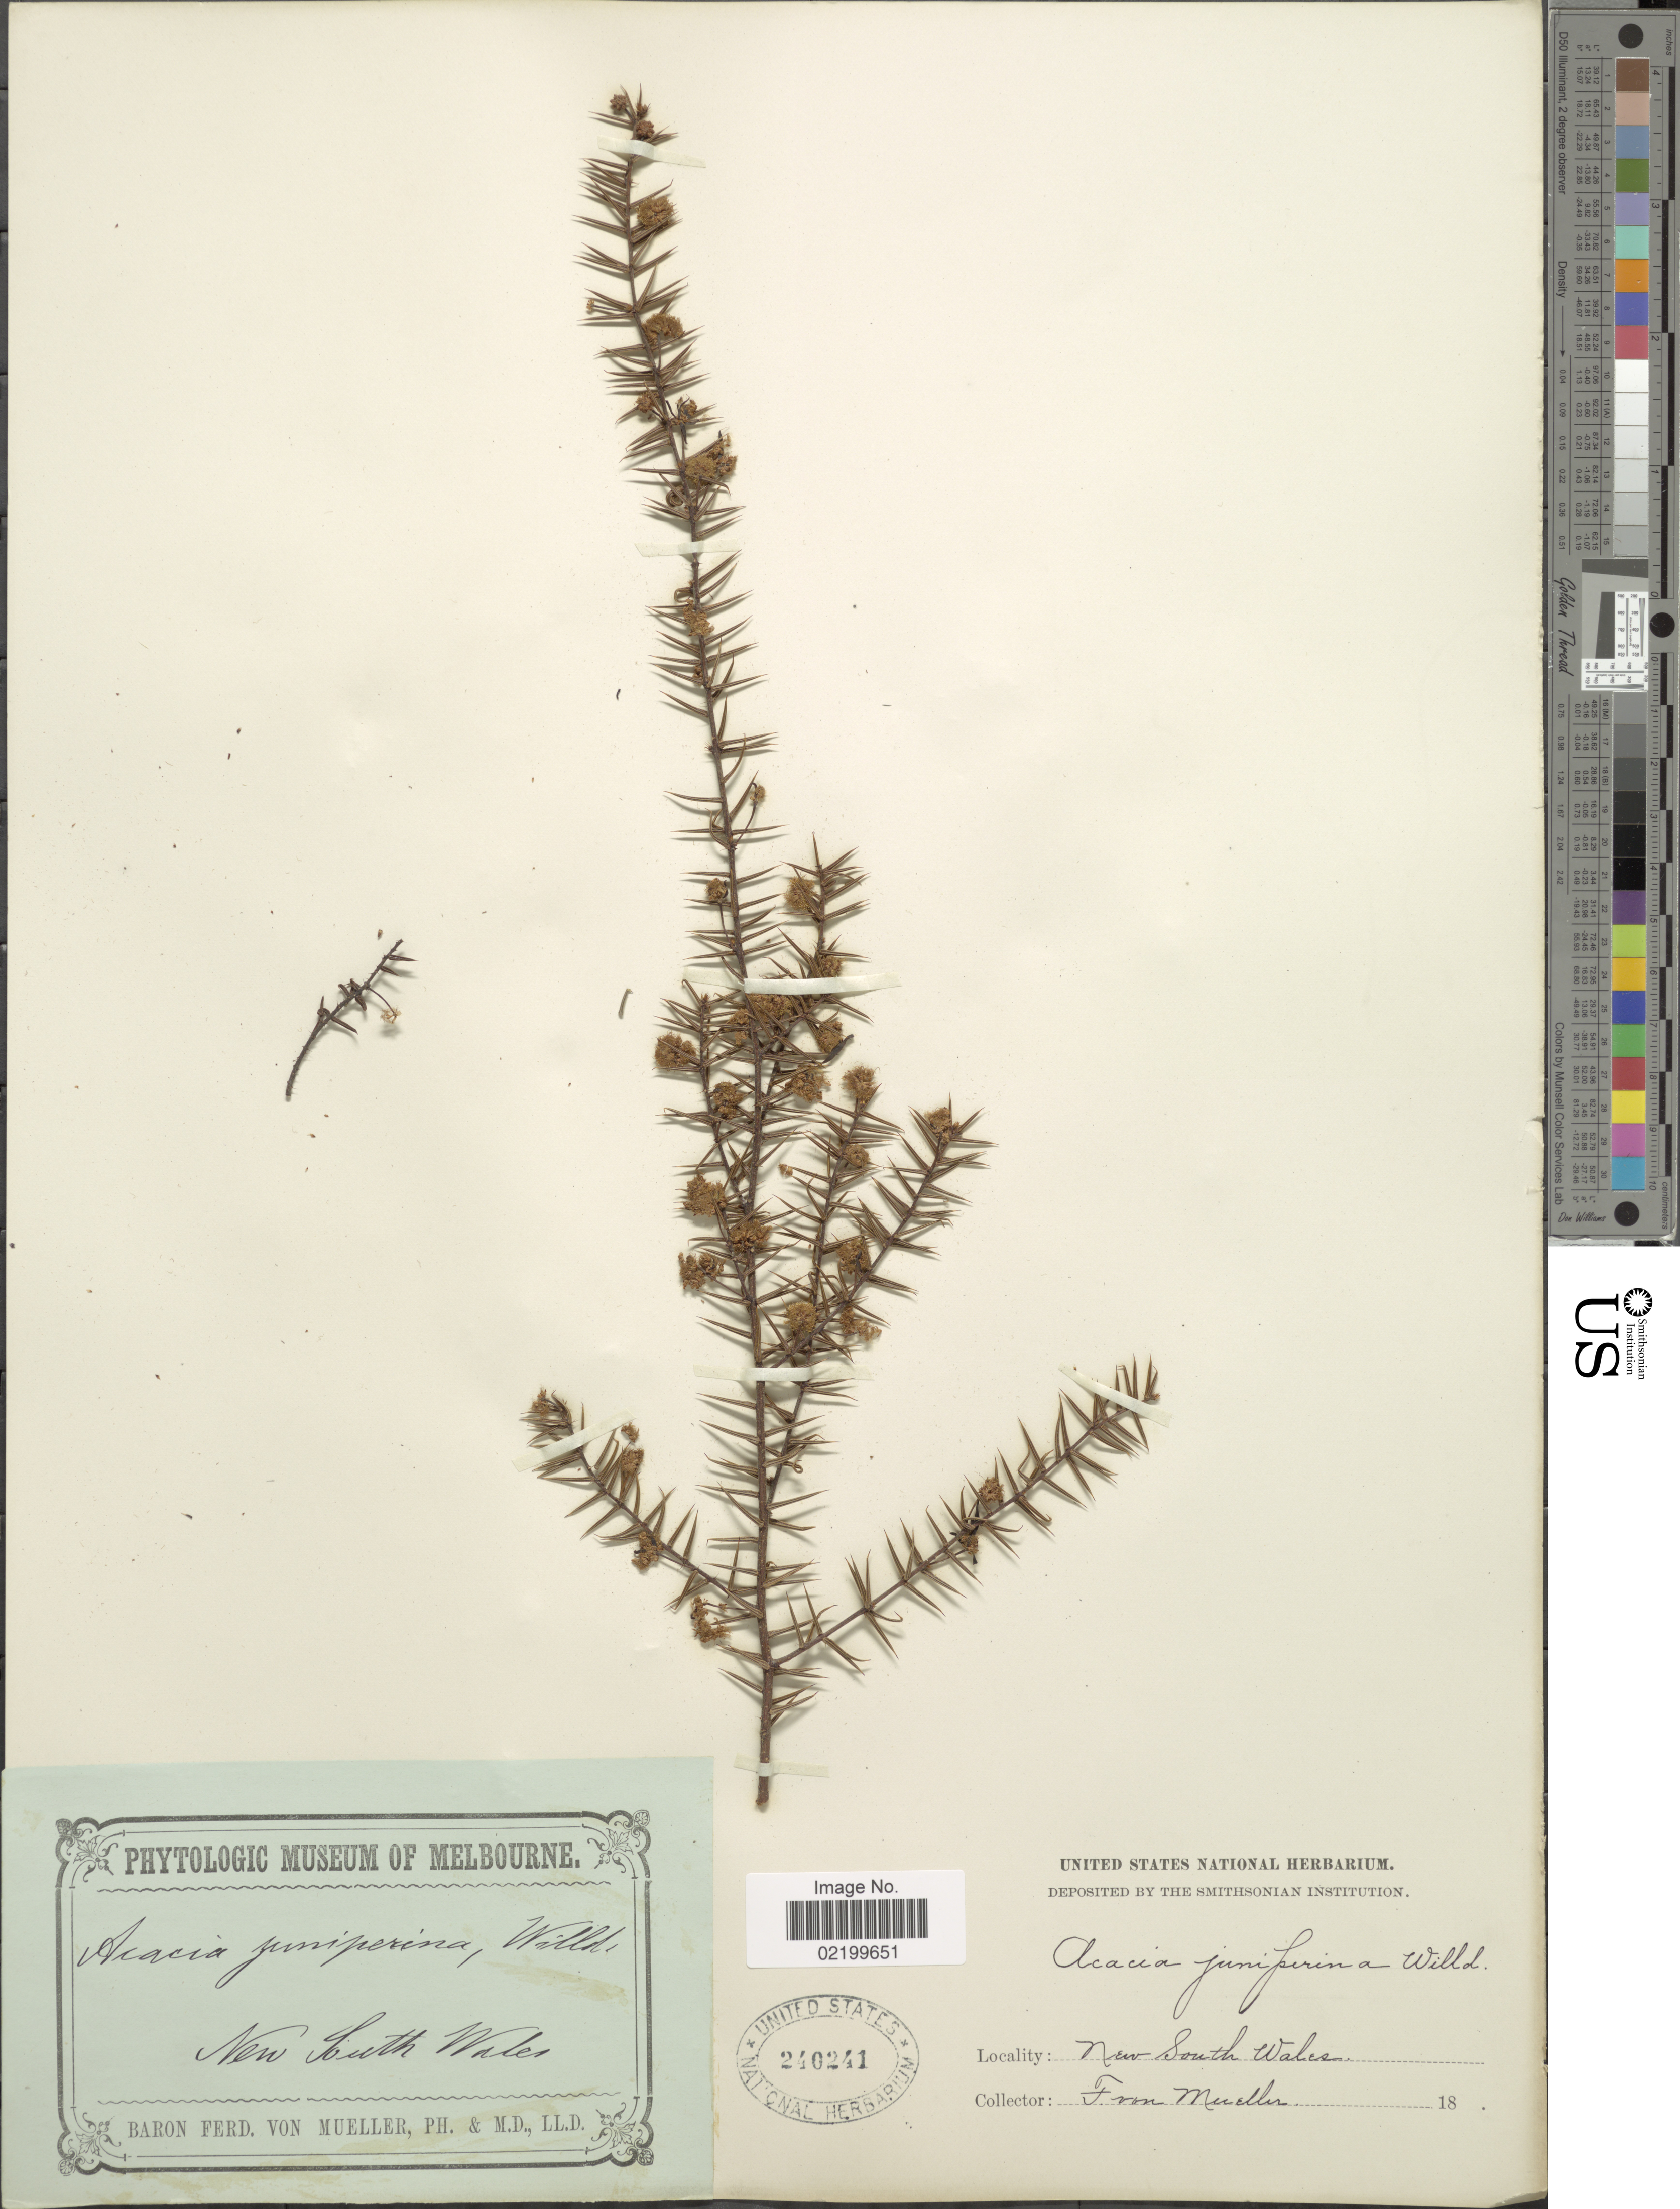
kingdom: Plantae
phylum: Tracheophyta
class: Magnoliopsida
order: Fabales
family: Fabaceae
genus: Acacia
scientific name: Acacia ulicifolia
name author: (Salisb.) Court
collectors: F. Mueller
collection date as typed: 18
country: Australia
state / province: New South Wales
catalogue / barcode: US 240241